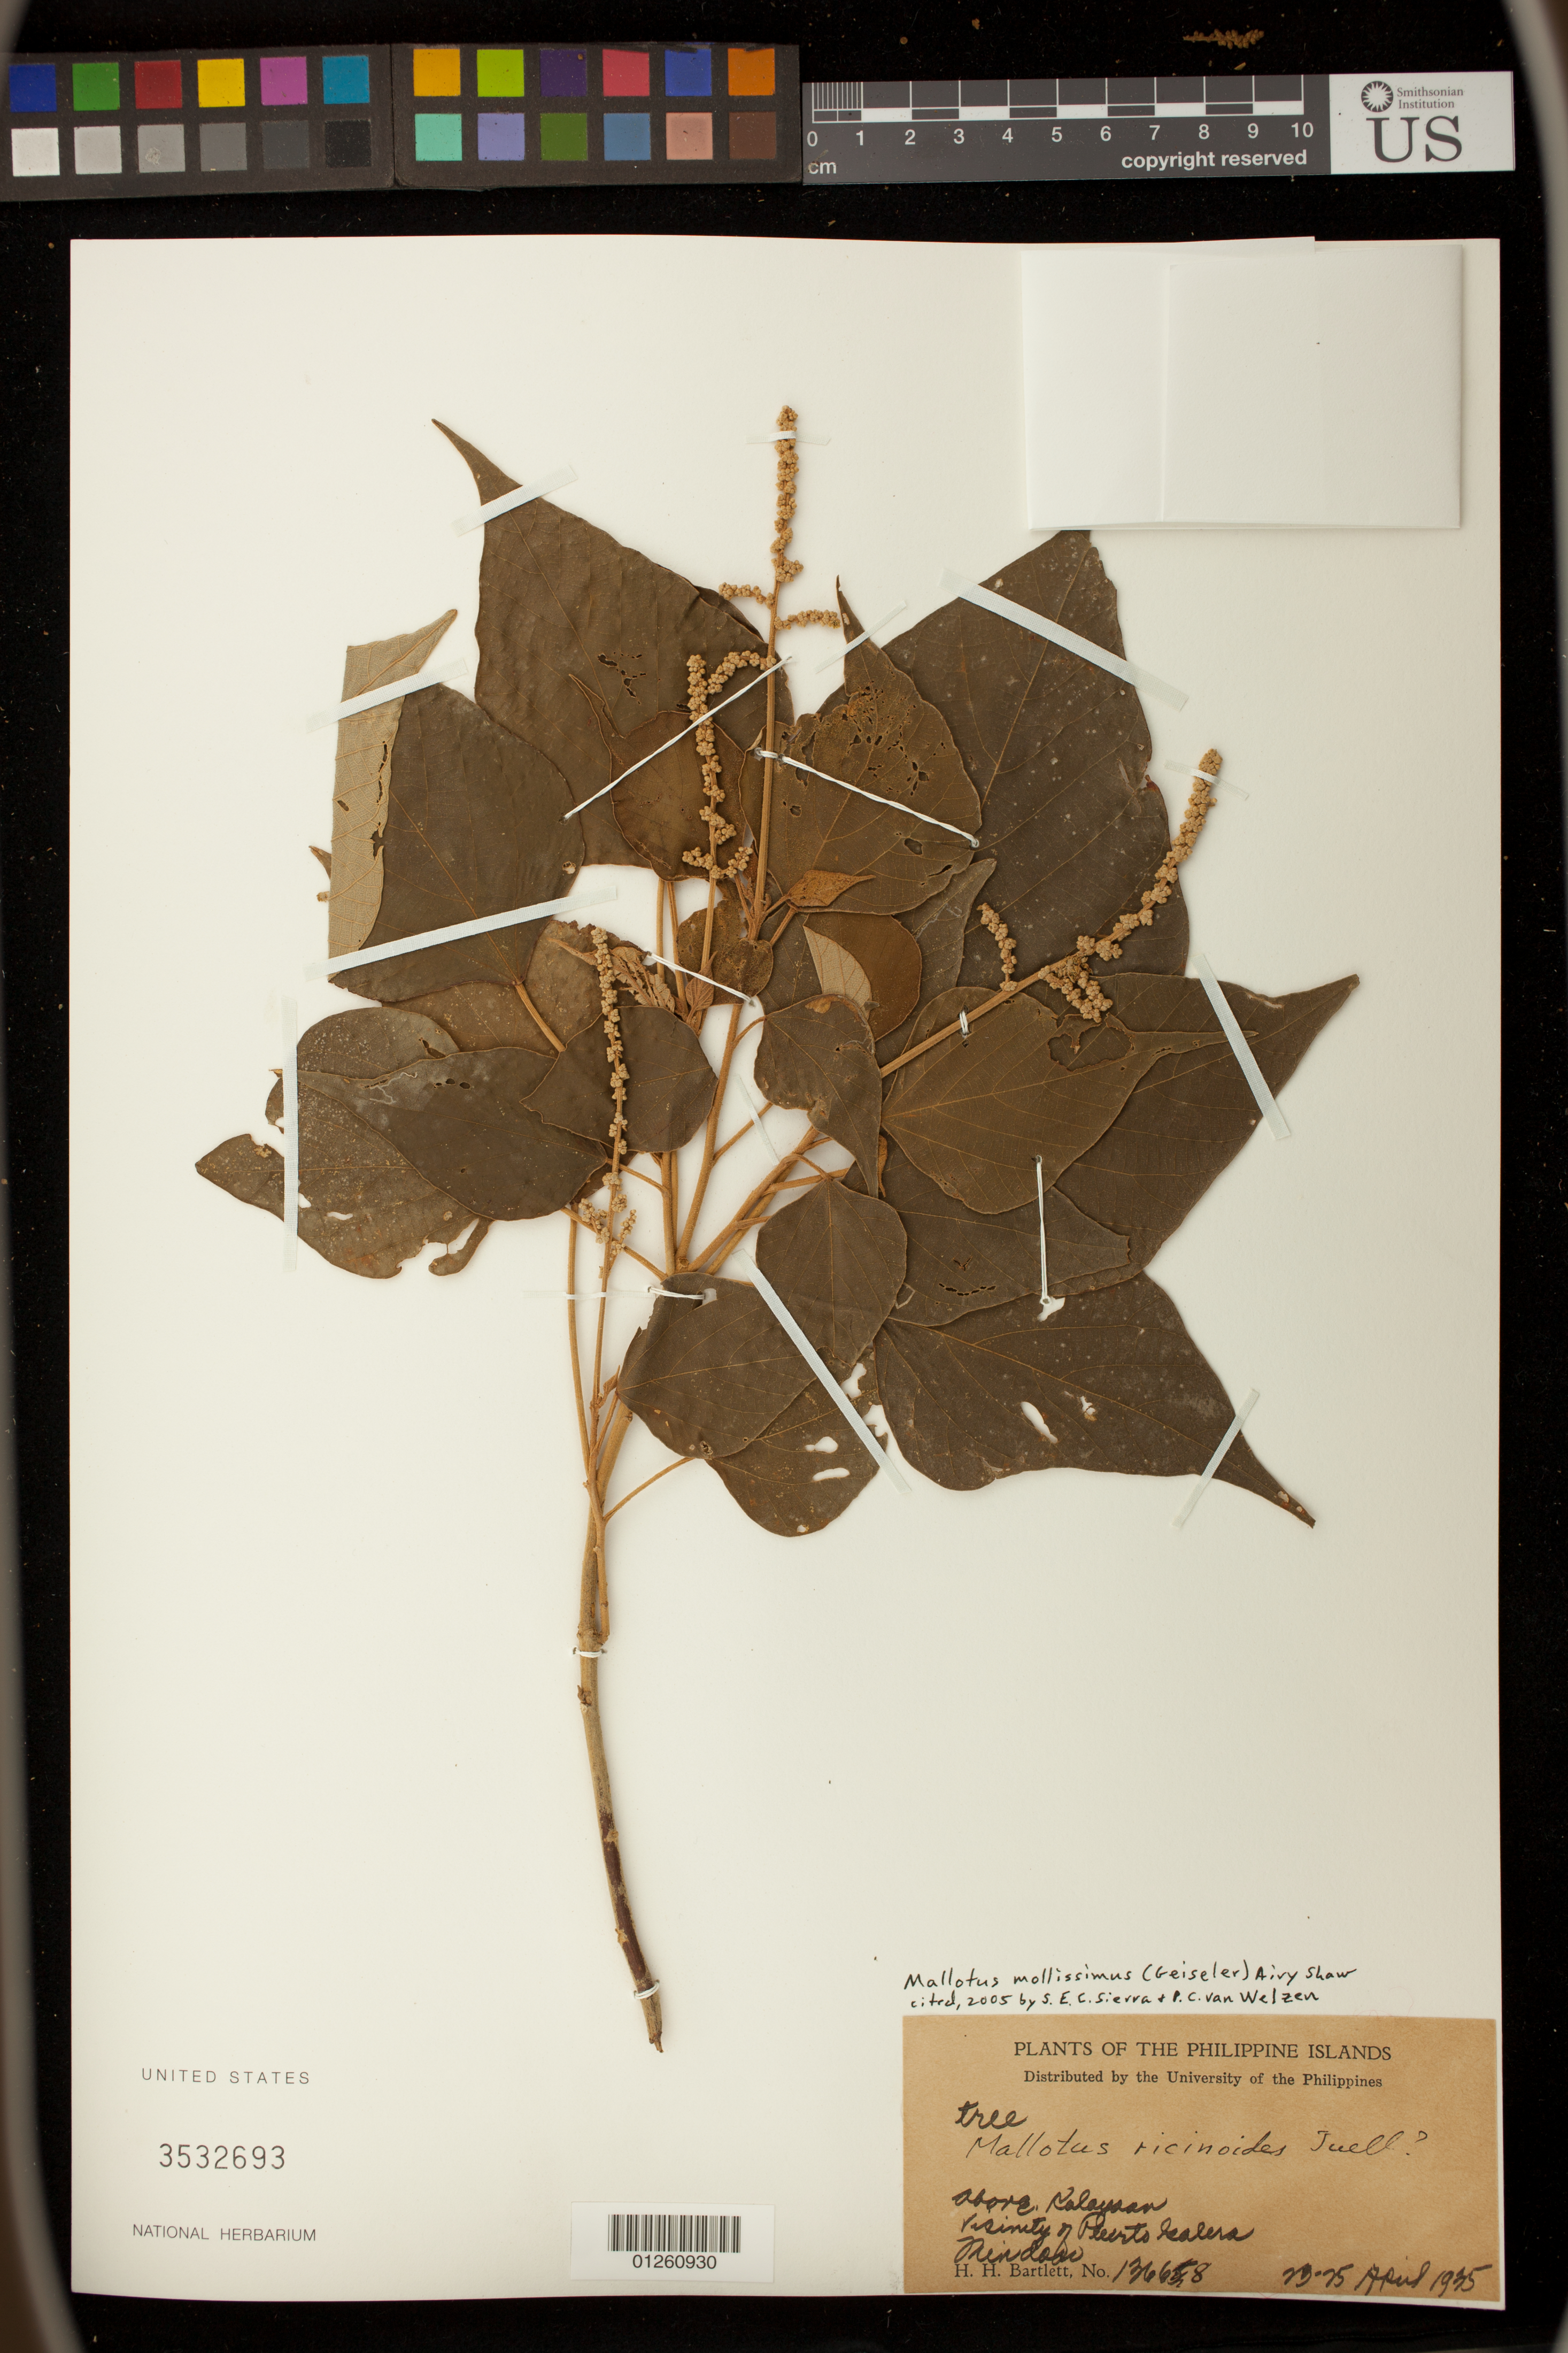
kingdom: Plantae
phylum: Tracheophyta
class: Magnoliopsida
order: Malpighiales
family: Euphorbiaceae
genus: Mallotus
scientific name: Mallotus ricinoides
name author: (Pers.) Müll. Arg.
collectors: H. H. Bartlett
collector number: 13668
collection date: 1935-04-23/1935-04-25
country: Philippines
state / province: Mimaropa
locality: Above Calayaan. Vicinity of Puerto Galera, Mindoro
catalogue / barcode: US 3532693